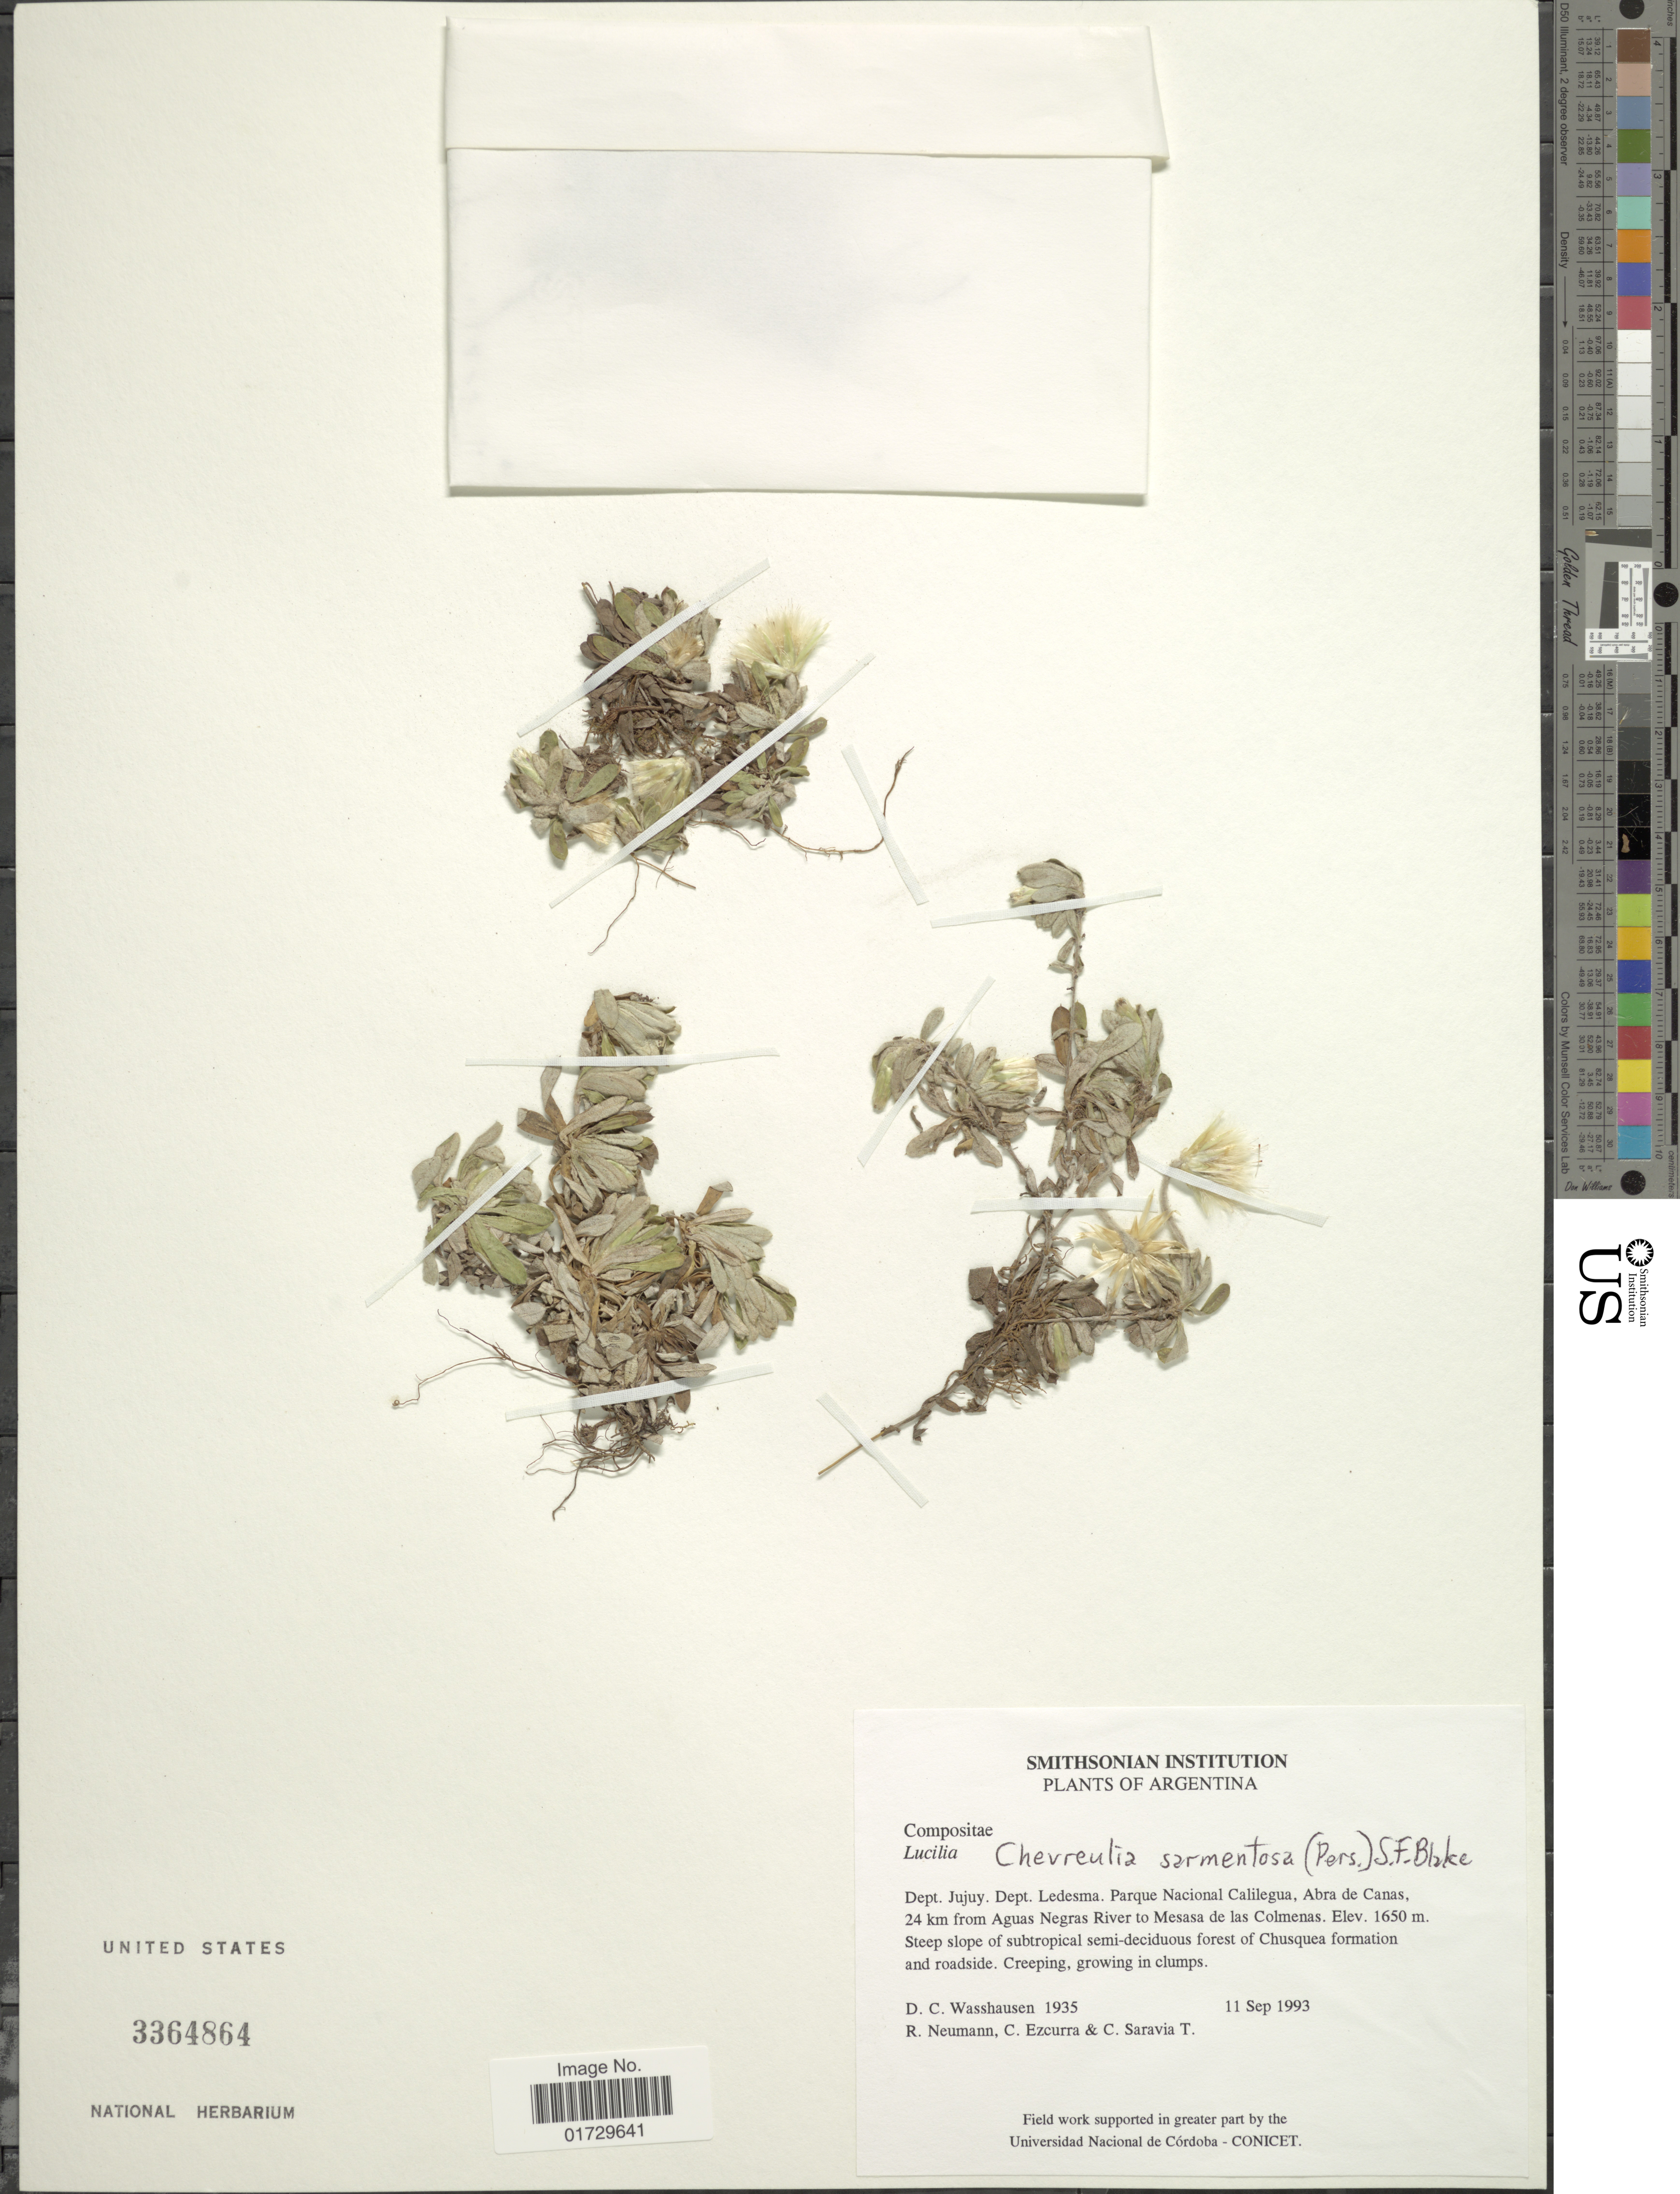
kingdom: Plantae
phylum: Tracheophyta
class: Magnoliopsida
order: Asterales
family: Asteraceae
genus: Chevreulia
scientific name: Chevreulia sarmentosa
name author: (Pers.) S.F. Blake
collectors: D. C. Wasshausen, R. Neumann, C. Ezcurra & T. Saravia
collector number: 1935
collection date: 1993-09-11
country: Argentina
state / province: Jujuy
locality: Ledesma. Parque Nacional Calilegua, Abra de Canas, 24 km from Aguas Negras River to Mesasa de las Colemnas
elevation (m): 1650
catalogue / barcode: US 3364864